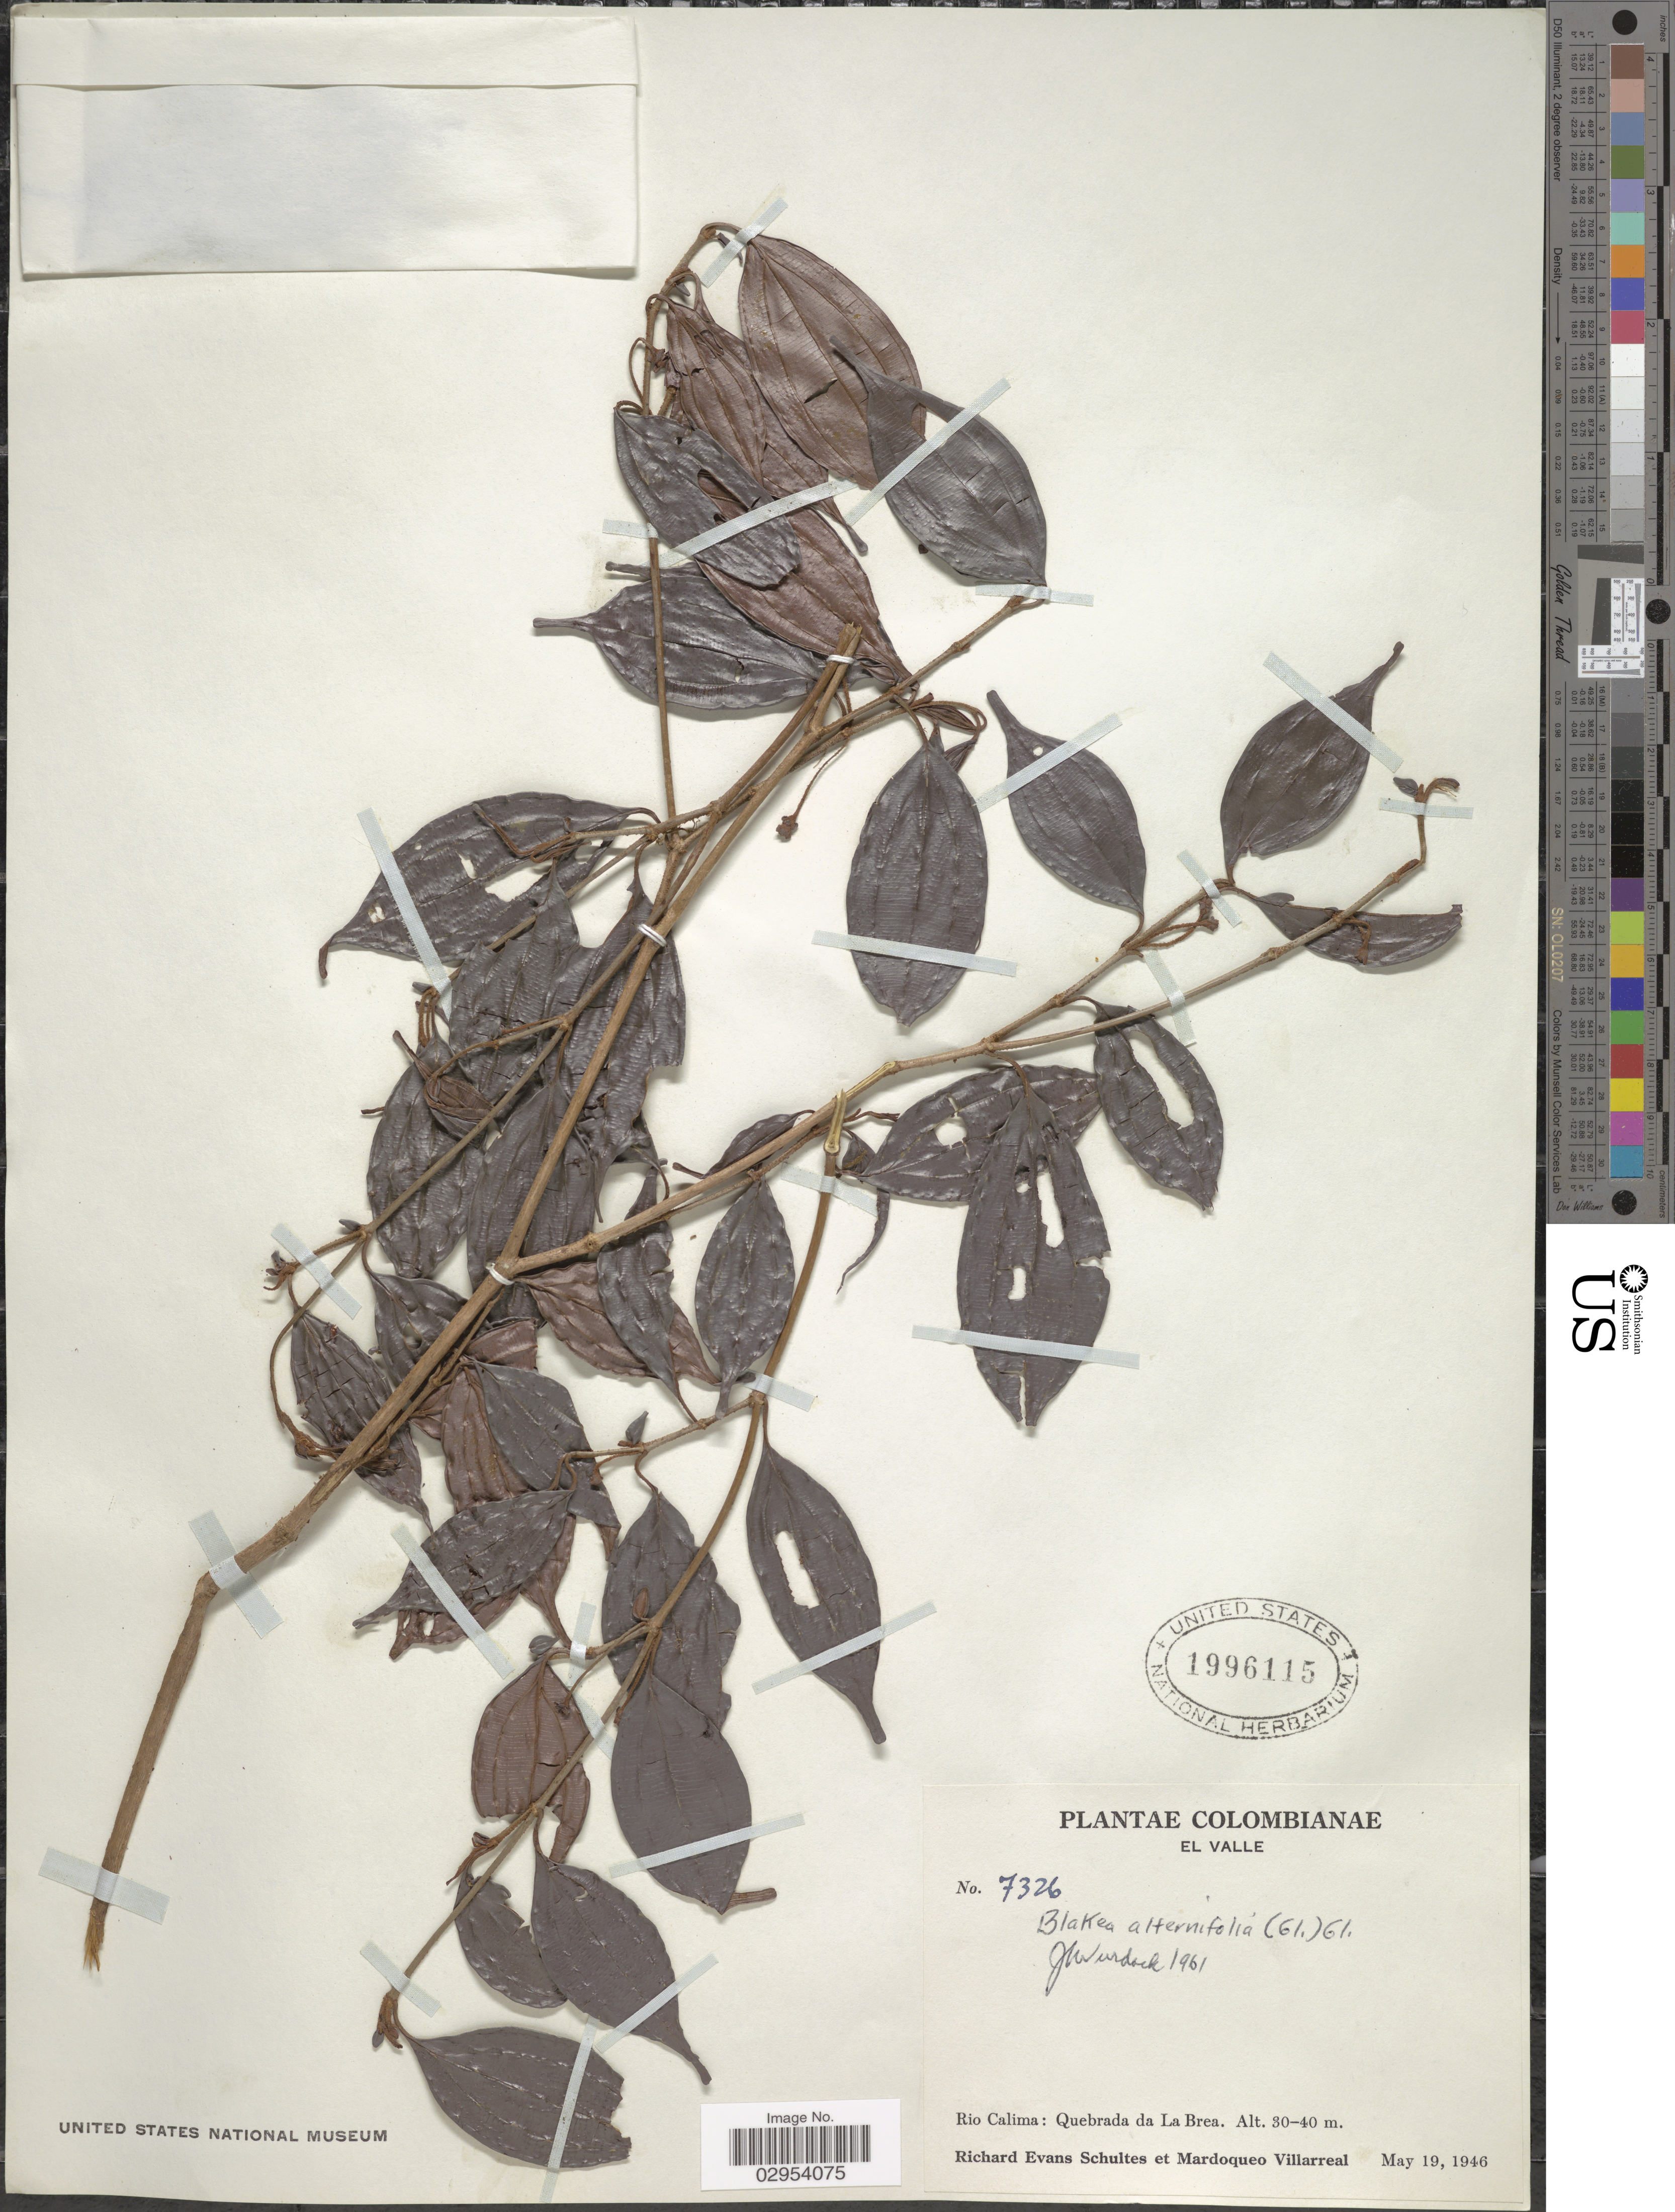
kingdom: Plantae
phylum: Tracheophyta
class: Magnoliopsida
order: Myrtales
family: Melastomataceae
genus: Topobea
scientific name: Topobea alternifolia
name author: Gleason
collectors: R. E. Schultes & M. Villarreal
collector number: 7326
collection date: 1946-05-19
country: Colombia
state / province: Valle del Cauca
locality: El Valle, Rio Calima: Quebrada de La Brea.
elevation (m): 30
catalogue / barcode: US 1996115